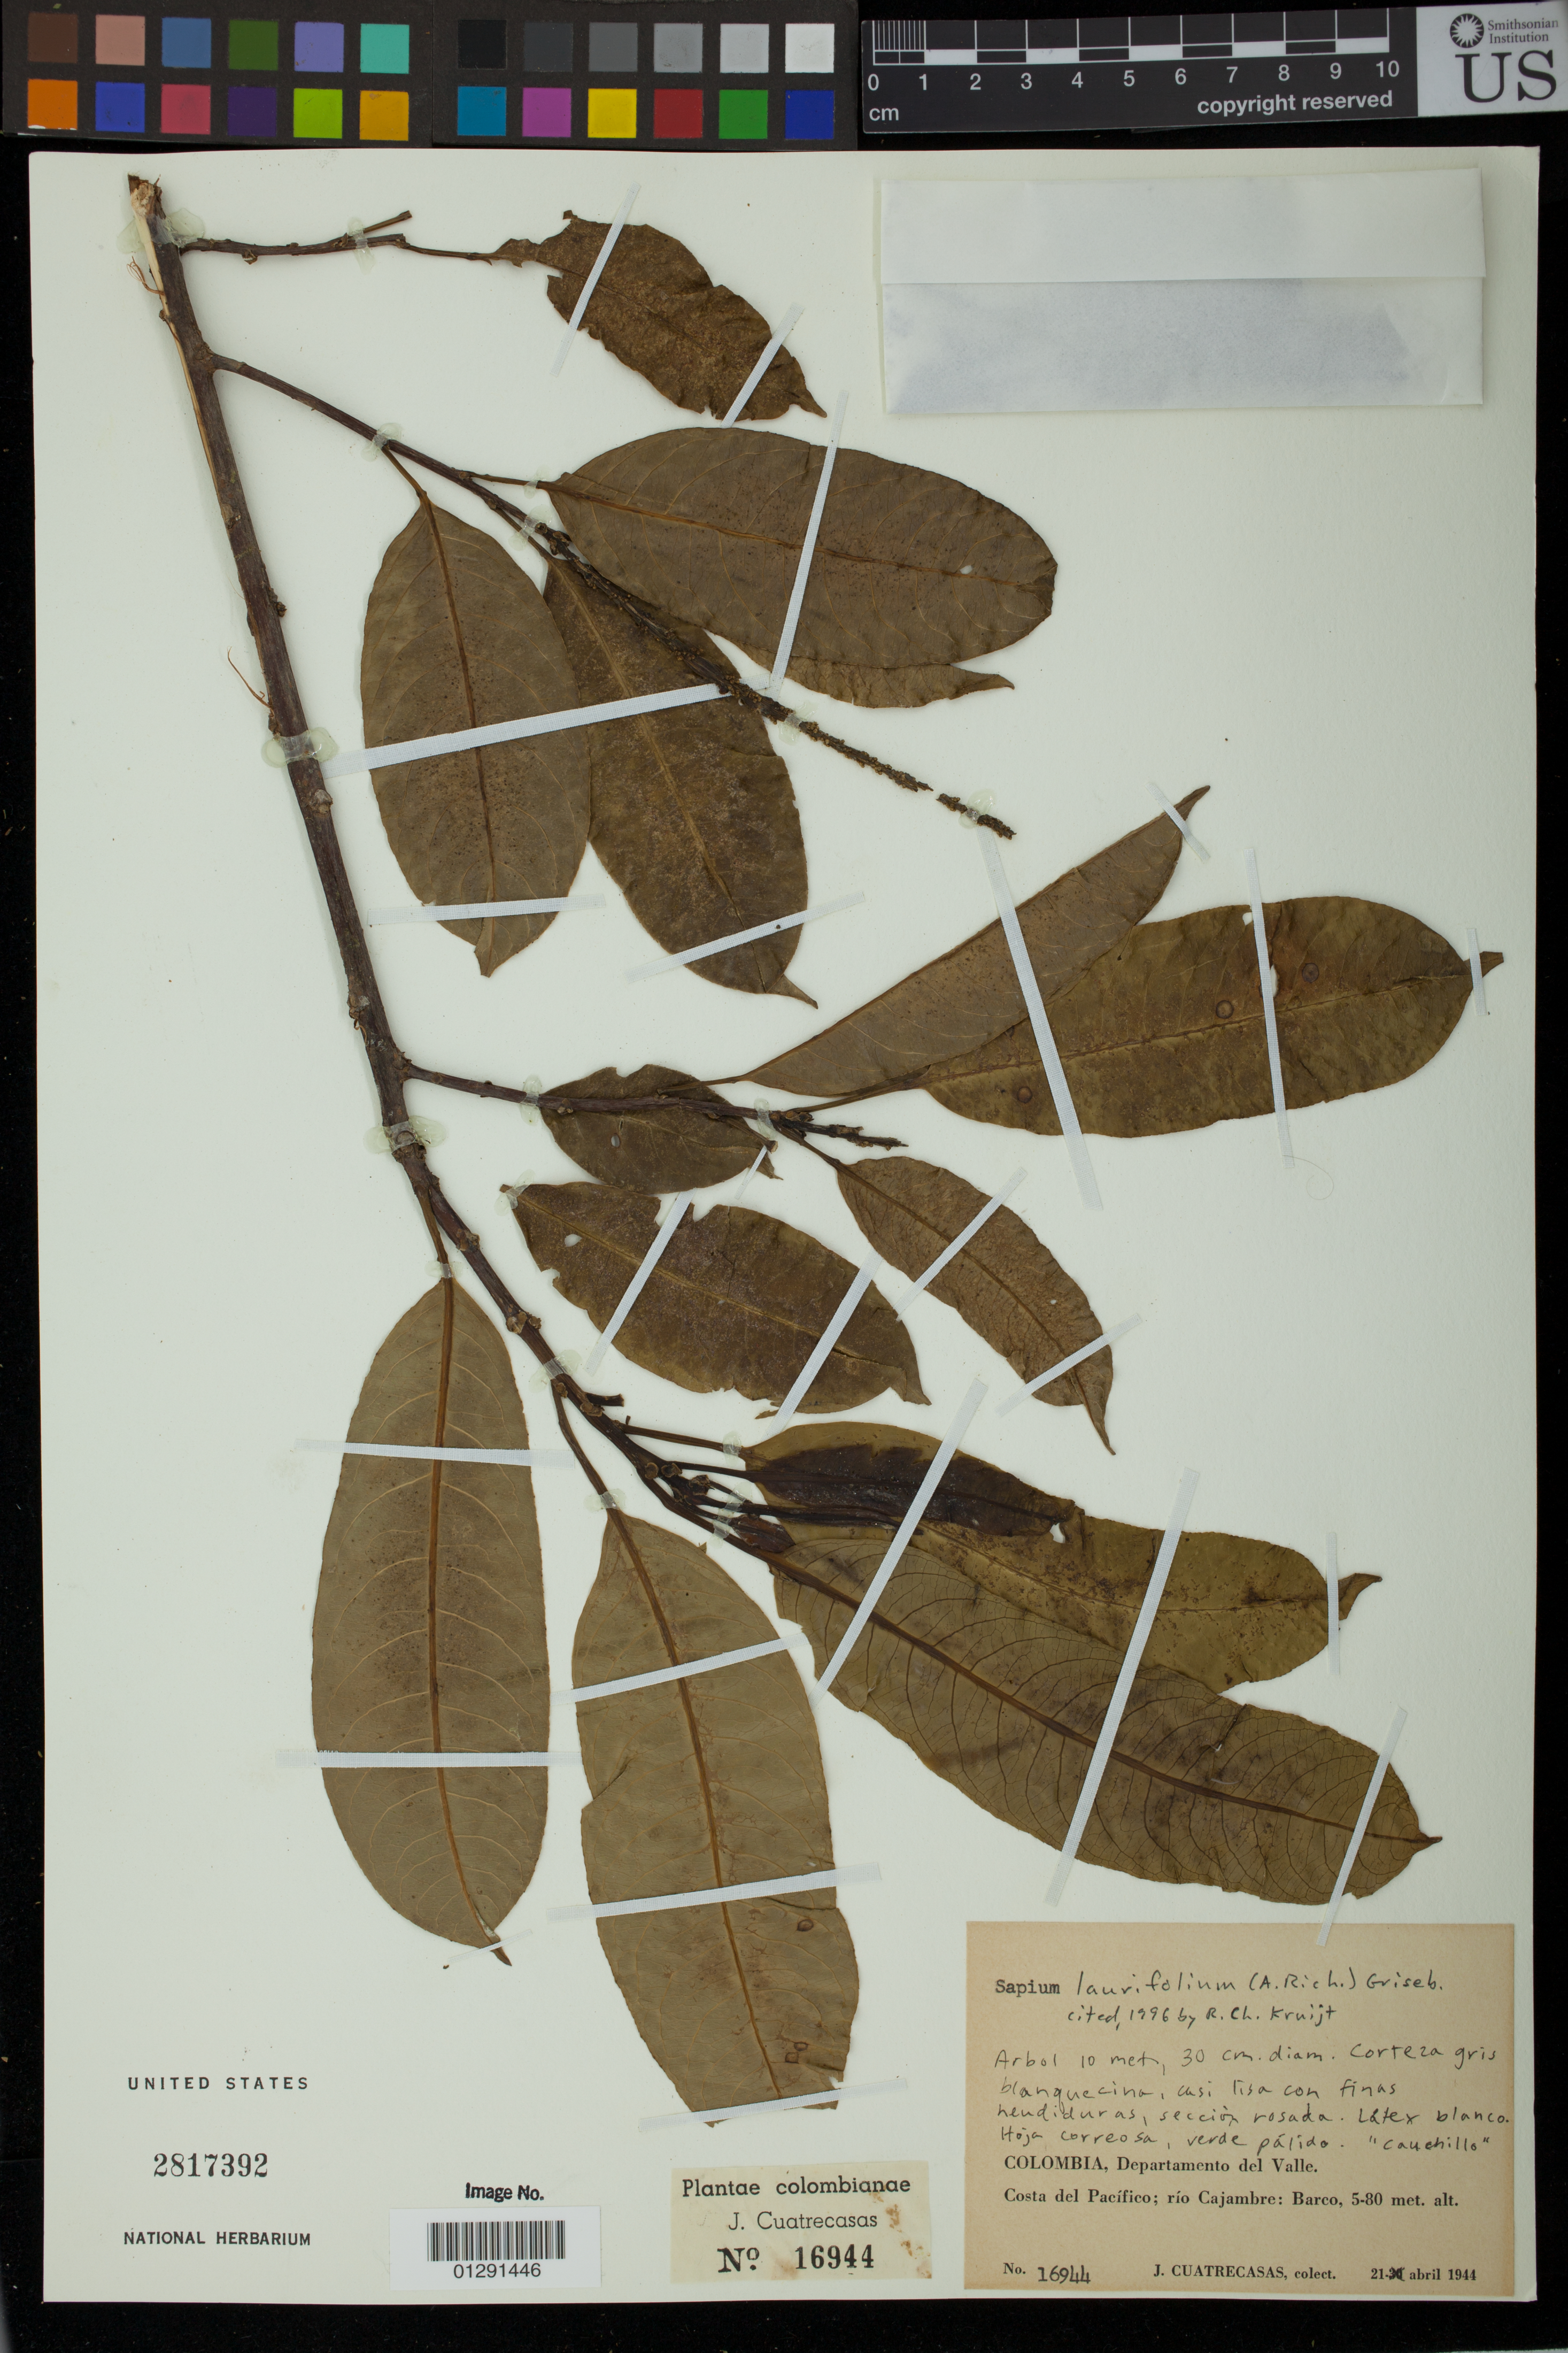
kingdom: Plantae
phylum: Tracheophyta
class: Magnoliopsida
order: Malpighiales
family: Euphorbiaceae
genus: Sapium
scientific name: Sapium lauriflorum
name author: (A. Rich.) Griseb.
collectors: J. Cuatrecasas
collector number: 16944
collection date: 1944-04-21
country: Colombia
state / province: Valle del Cauca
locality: Costa del Pacifico; rio Cajambre: Braco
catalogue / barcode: US 2817392